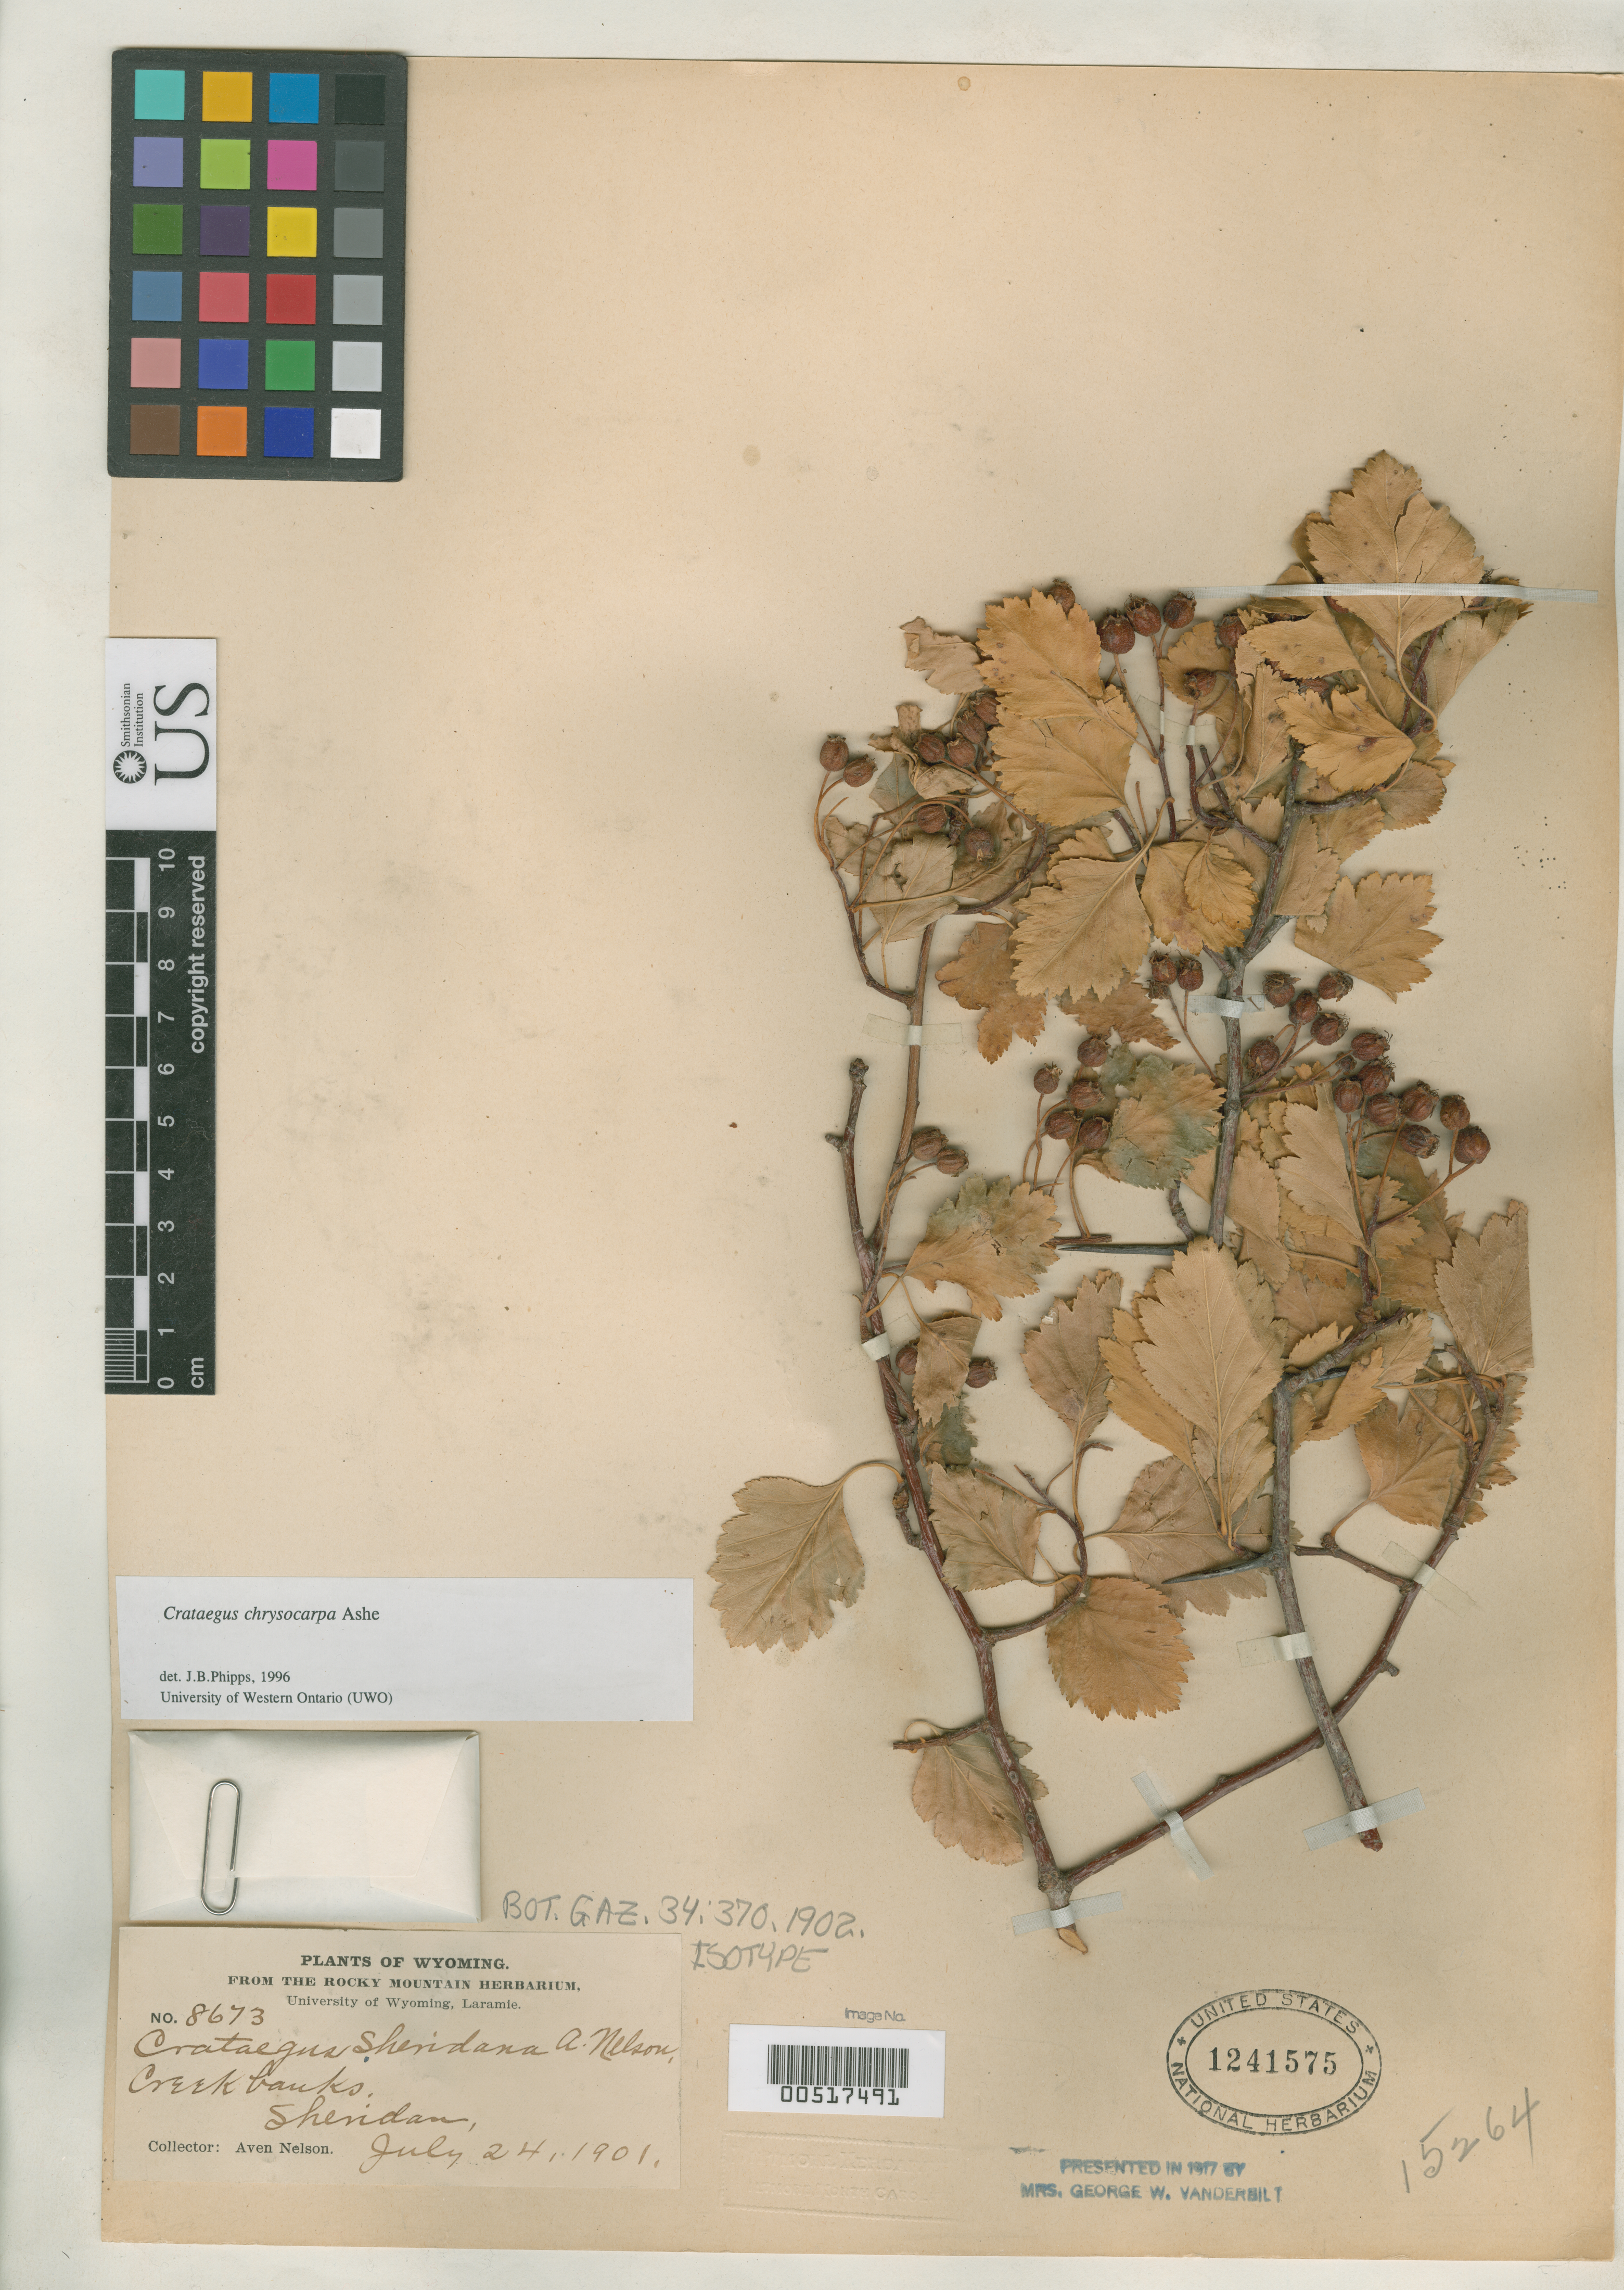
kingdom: Plantae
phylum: Tracheophyta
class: Magnoliopsida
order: Rosales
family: Rosaceae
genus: Crataegus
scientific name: Crataegus sheridana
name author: A. Nelson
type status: Isotype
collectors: A. Nelson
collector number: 8673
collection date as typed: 24 Jul 1901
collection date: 1901-07-24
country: United States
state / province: Wyoming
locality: Creek banks, Sheridan.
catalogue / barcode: US 1241575